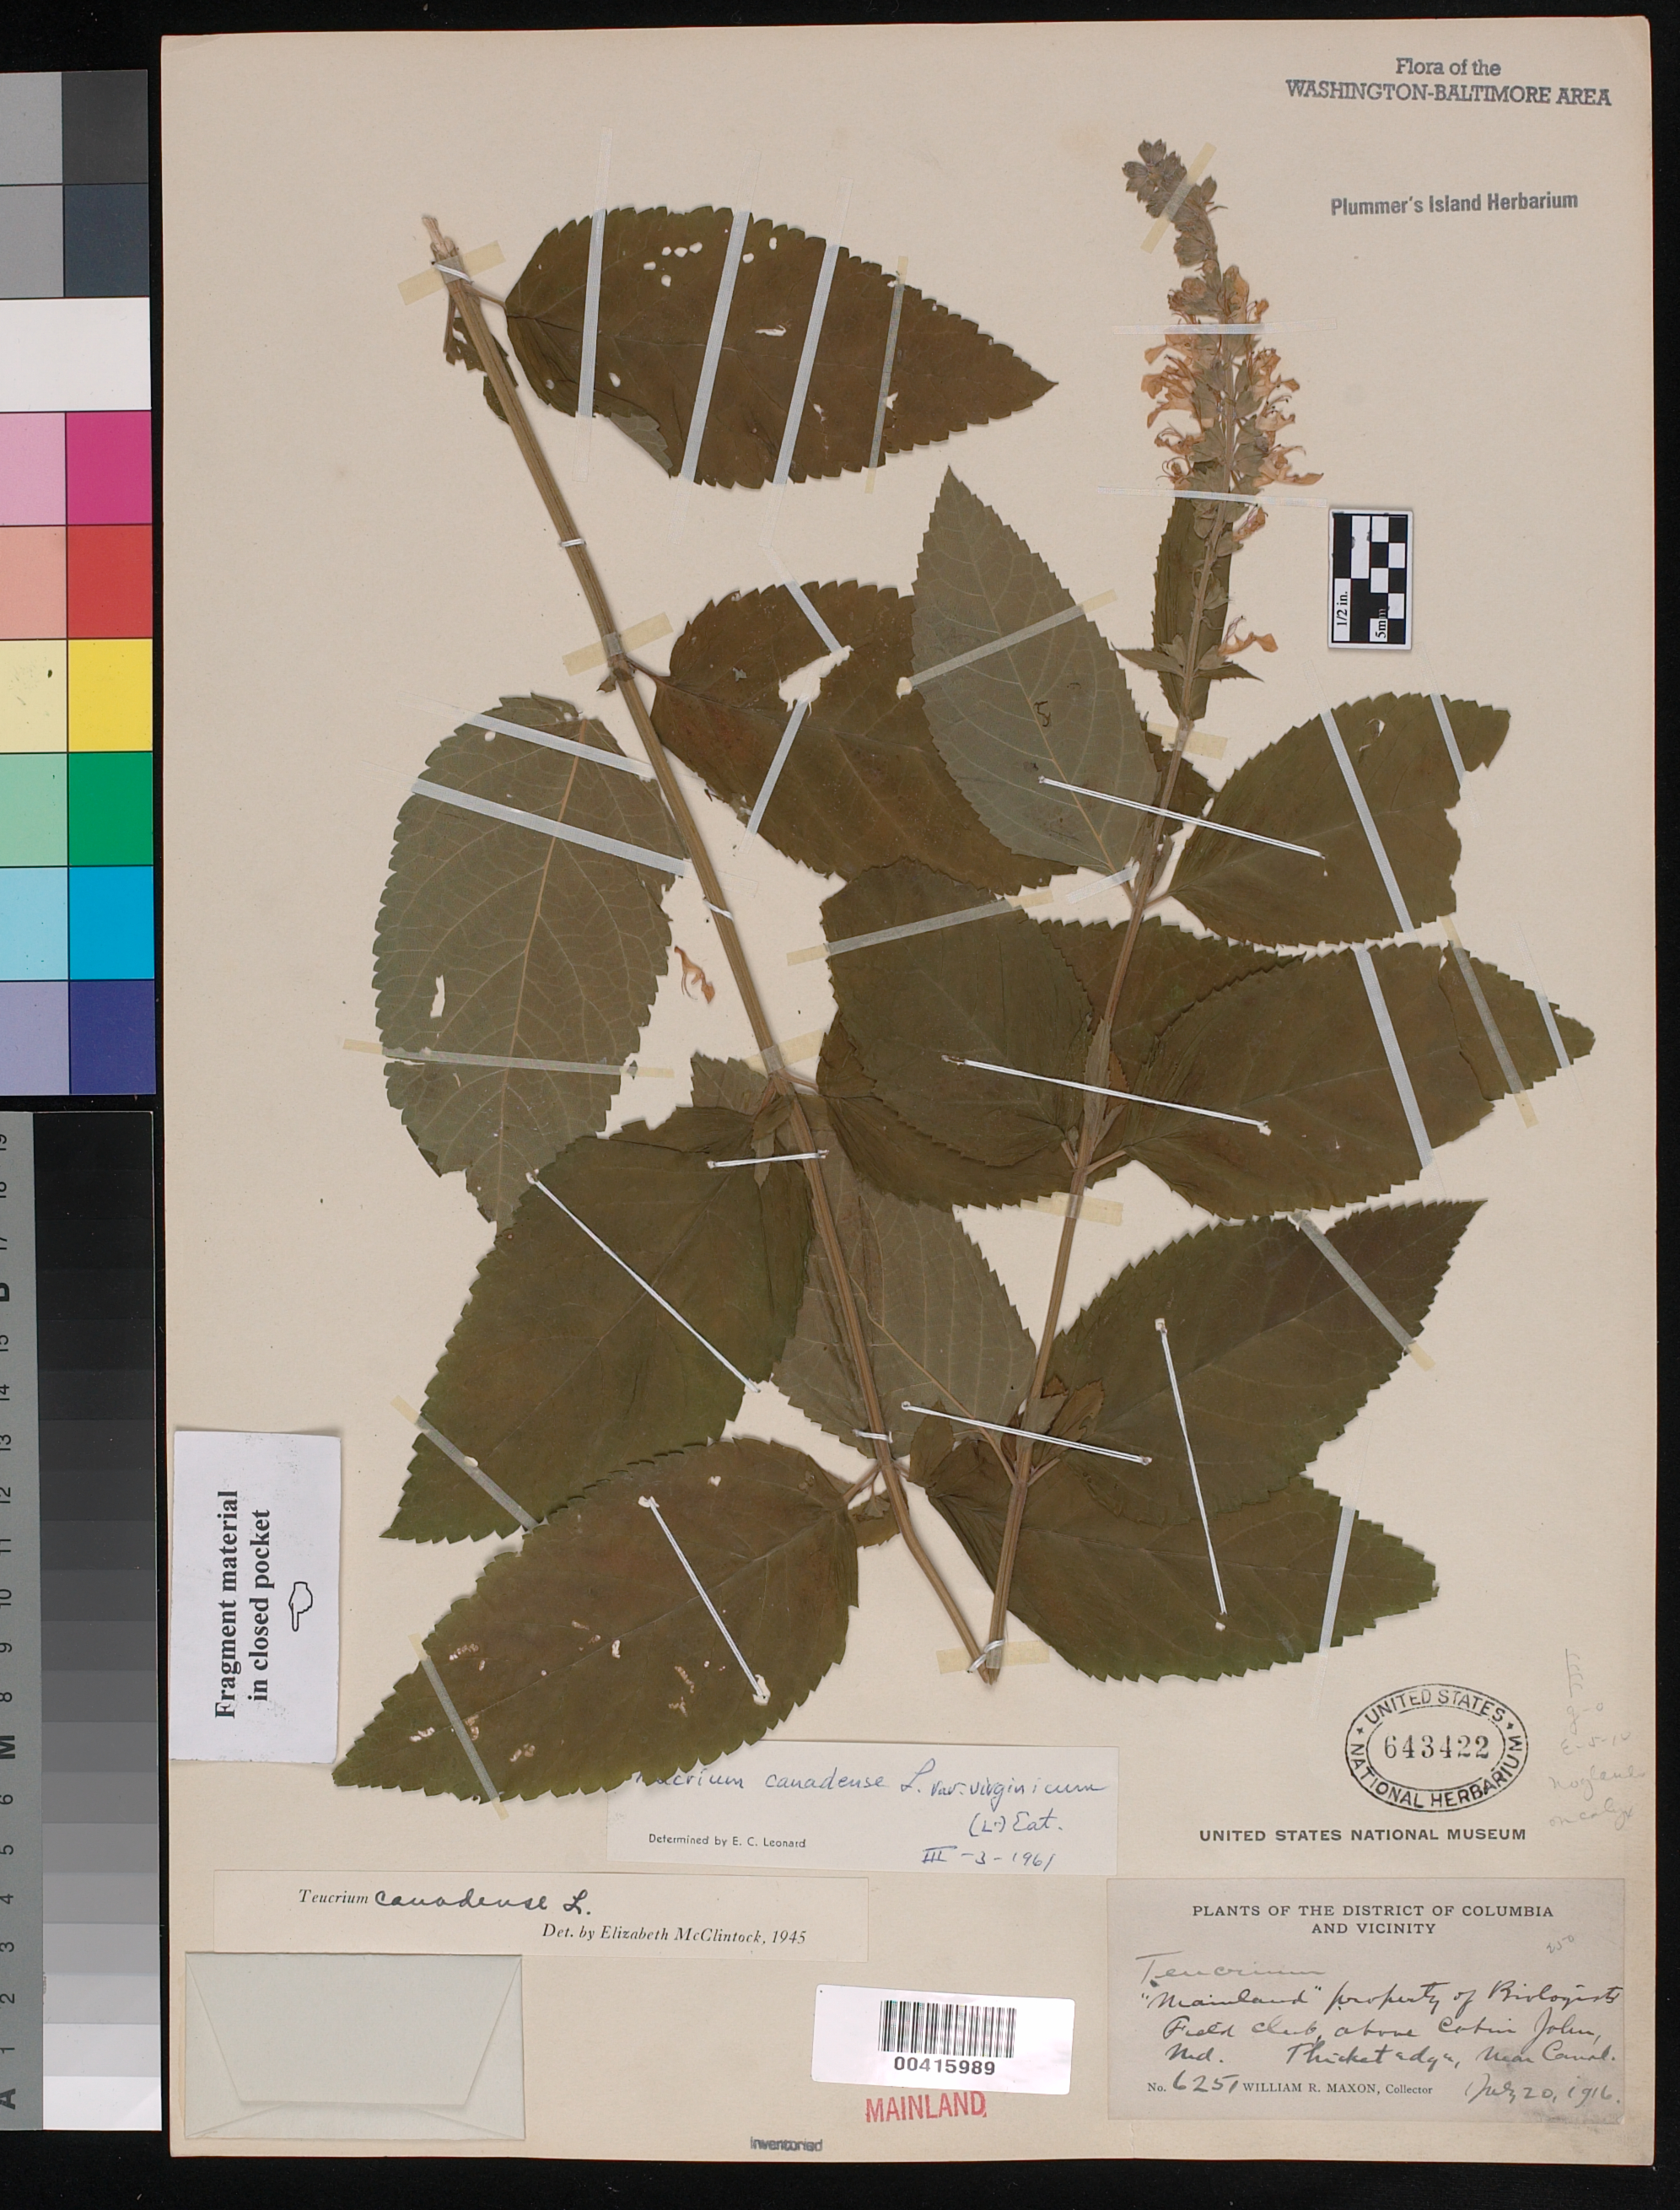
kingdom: Plantae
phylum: Tracheophyta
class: Magnoliopsida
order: Lamiales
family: Lamiaceae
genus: Teucrium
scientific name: Teucrium canadense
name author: L.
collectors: W. R. Maxon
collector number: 6251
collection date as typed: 20 Jul 1916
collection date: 1916-07-20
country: United States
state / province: Maryland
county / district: Montgomery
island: Plummers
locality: Plummer's Island; near Canal C. & O. Canal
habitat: Thicket edge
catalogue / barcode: US 643422